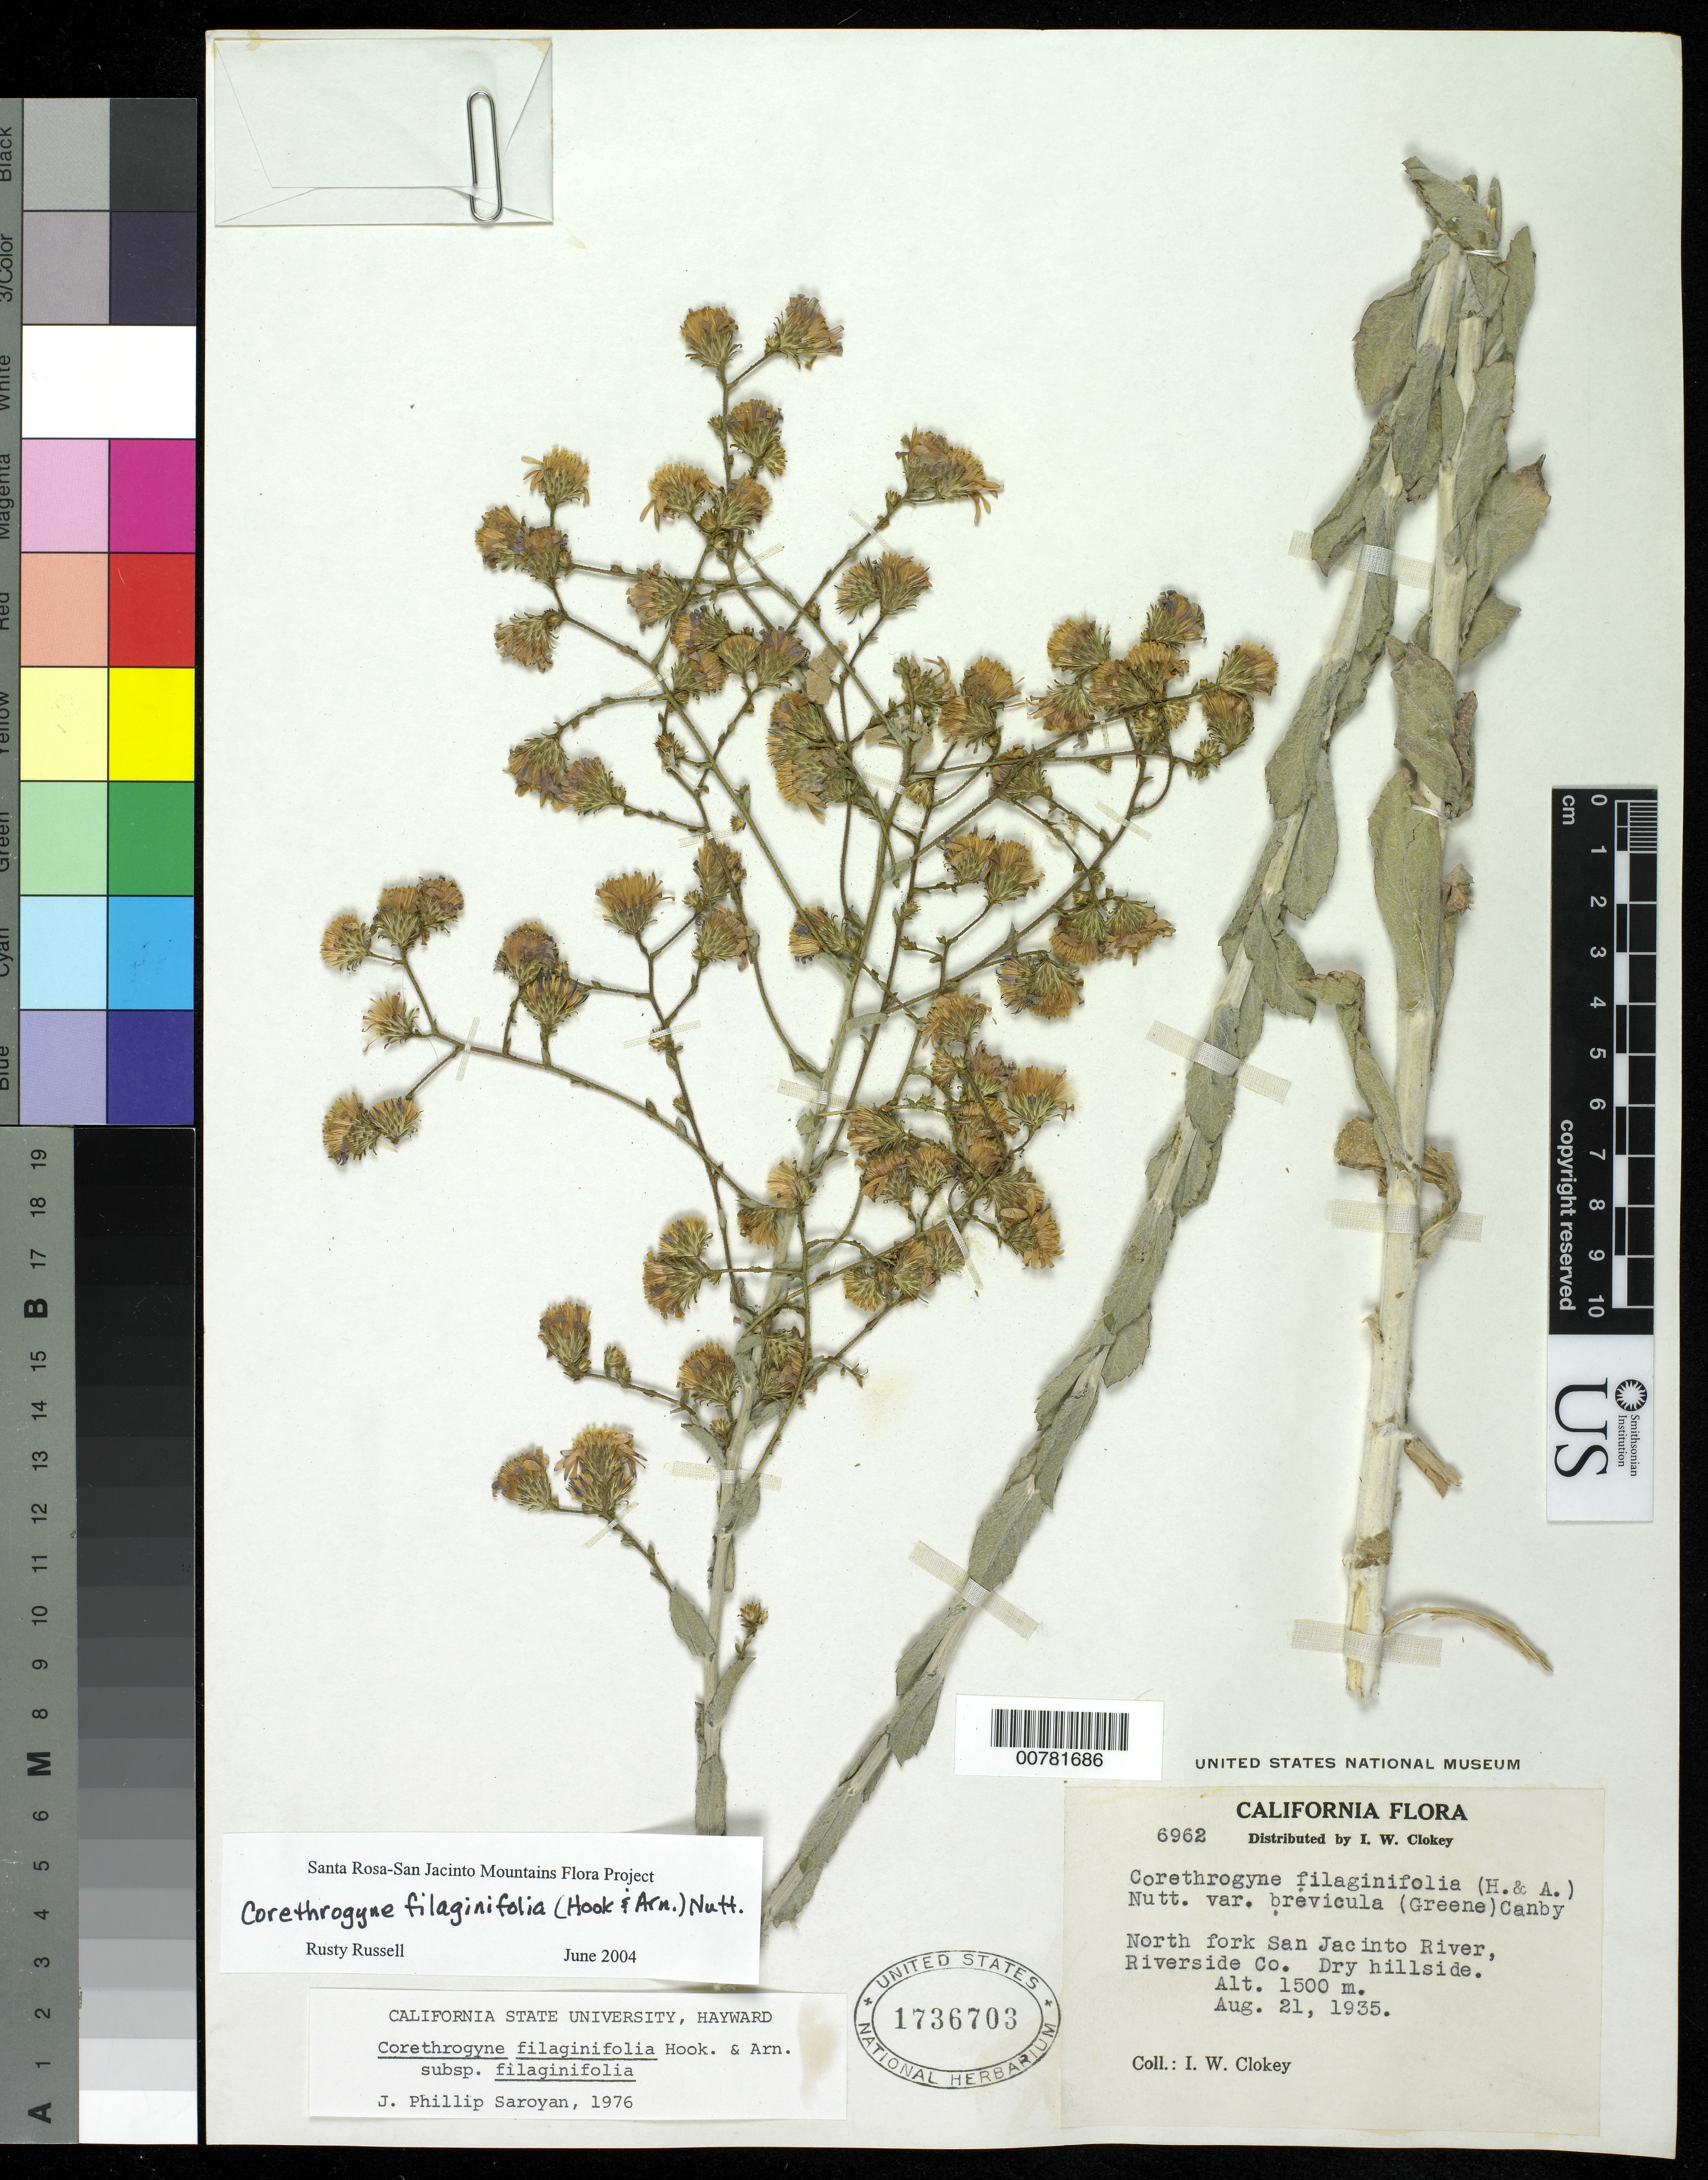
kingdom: Plantae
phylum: Tracheophyta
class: Magnoliopsida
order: Asterales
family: Asteraceae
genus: Corethrogyne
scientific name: Corethrogyne filaginifolia var. filaginifolia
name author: (Hook.) Nutt.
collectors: I. W. Clokey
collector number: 6962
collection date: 1935-08-21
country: United States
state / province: California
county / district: Riverside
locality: North fork San Jacinto River, Riverside Co. Dry hillside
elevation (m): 1500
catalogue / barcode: US 1736703